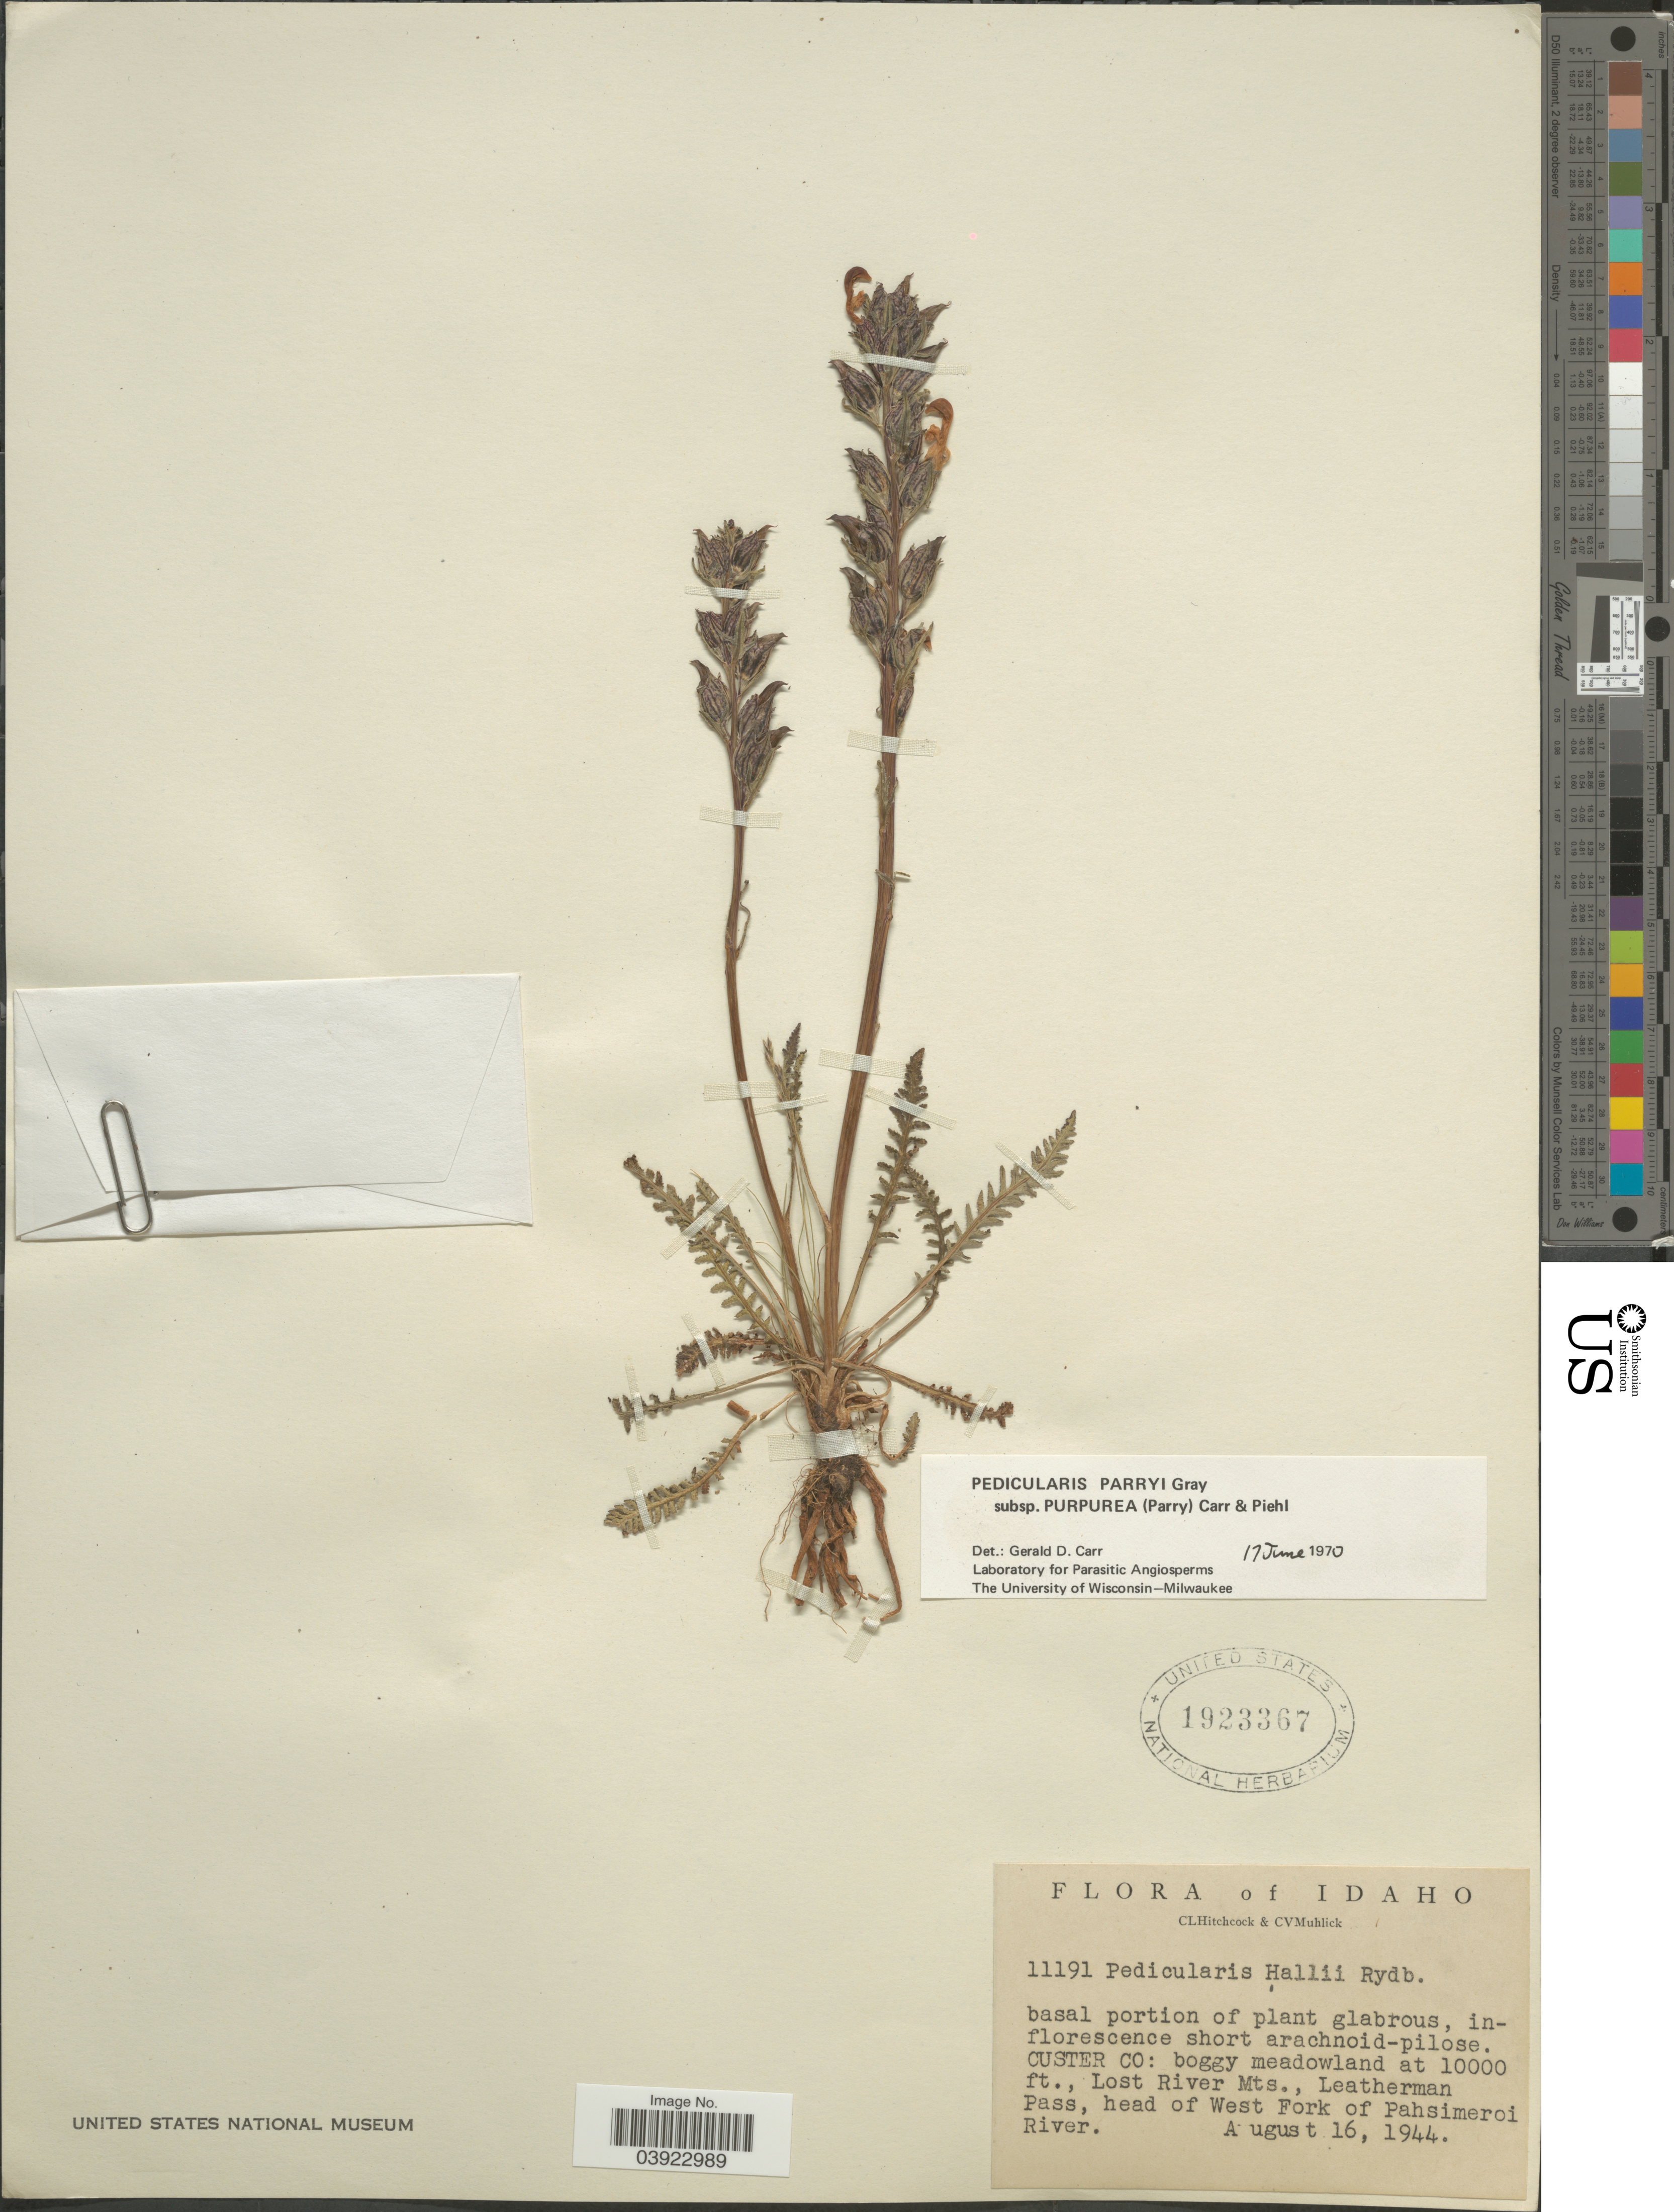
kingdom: Plantae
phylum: Tracheophyta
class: Magnoliopsida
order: Lamiales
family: Orobanchaceae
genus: Pedicularis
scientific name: Pedicularis parryi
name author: A. Gray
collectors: C. L. Hitchcock & C. V. Muhlick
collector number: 11191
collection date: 1944-08-16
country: United States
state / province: Idaho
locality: Custer Co: boggy meadowland, Lost River Mts., Leatherman Pass, head of West Fork of Pahsimeroi River.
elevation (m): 3048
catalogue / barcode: US 1923367